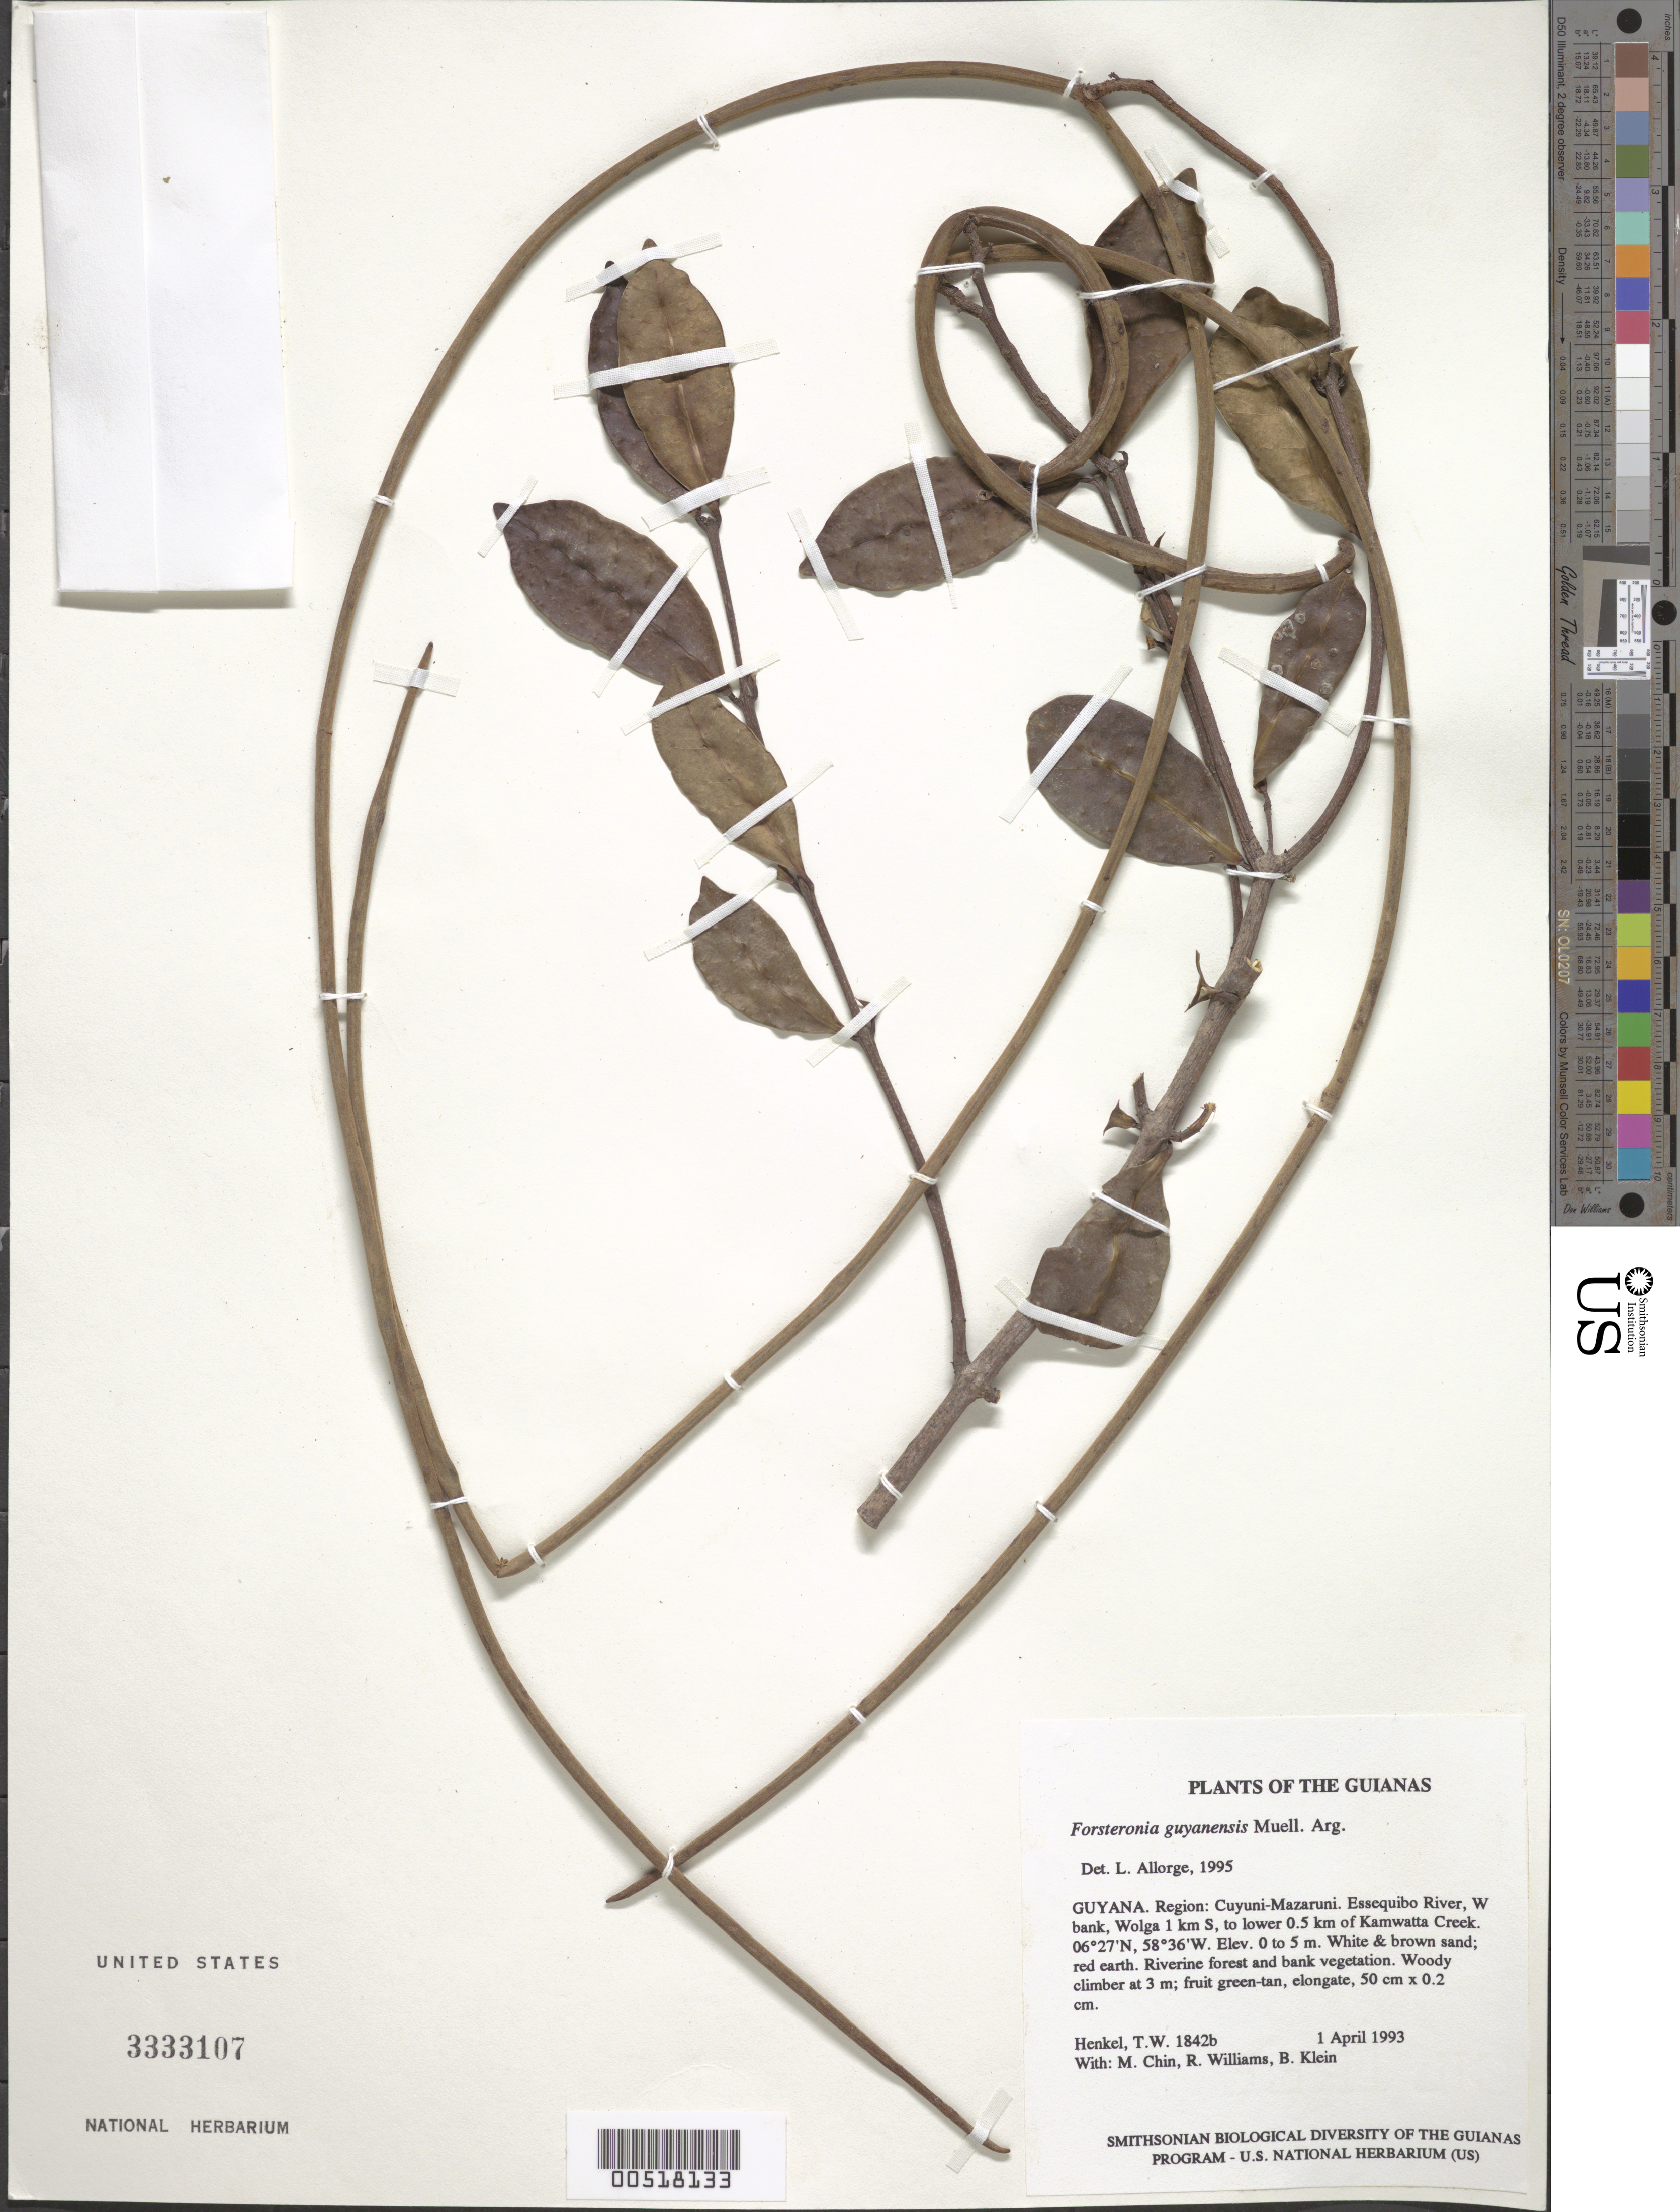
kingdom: Plantae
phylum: Tracheophyta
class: Magnoliopsida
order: Gentianales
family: Apocynaceae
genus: Forsteronia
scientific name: Forsteronia guyanensis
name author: Müll. Arg.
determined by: Allorge, L.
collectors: T. Henkel, M. Chin, R. Williams & B. Klein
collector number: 1842 b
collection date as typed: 1 April 1993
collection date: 1993-04-01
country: Guyana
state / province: Cuyuni-Mazaruni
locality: Essequibo River, W bank, Wolga 1 km S, to lower 0.5 km of Kamwatta Creek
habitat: White & brown sand; red earth. Riverine forest and bank vegetation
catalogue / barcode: US 3333107